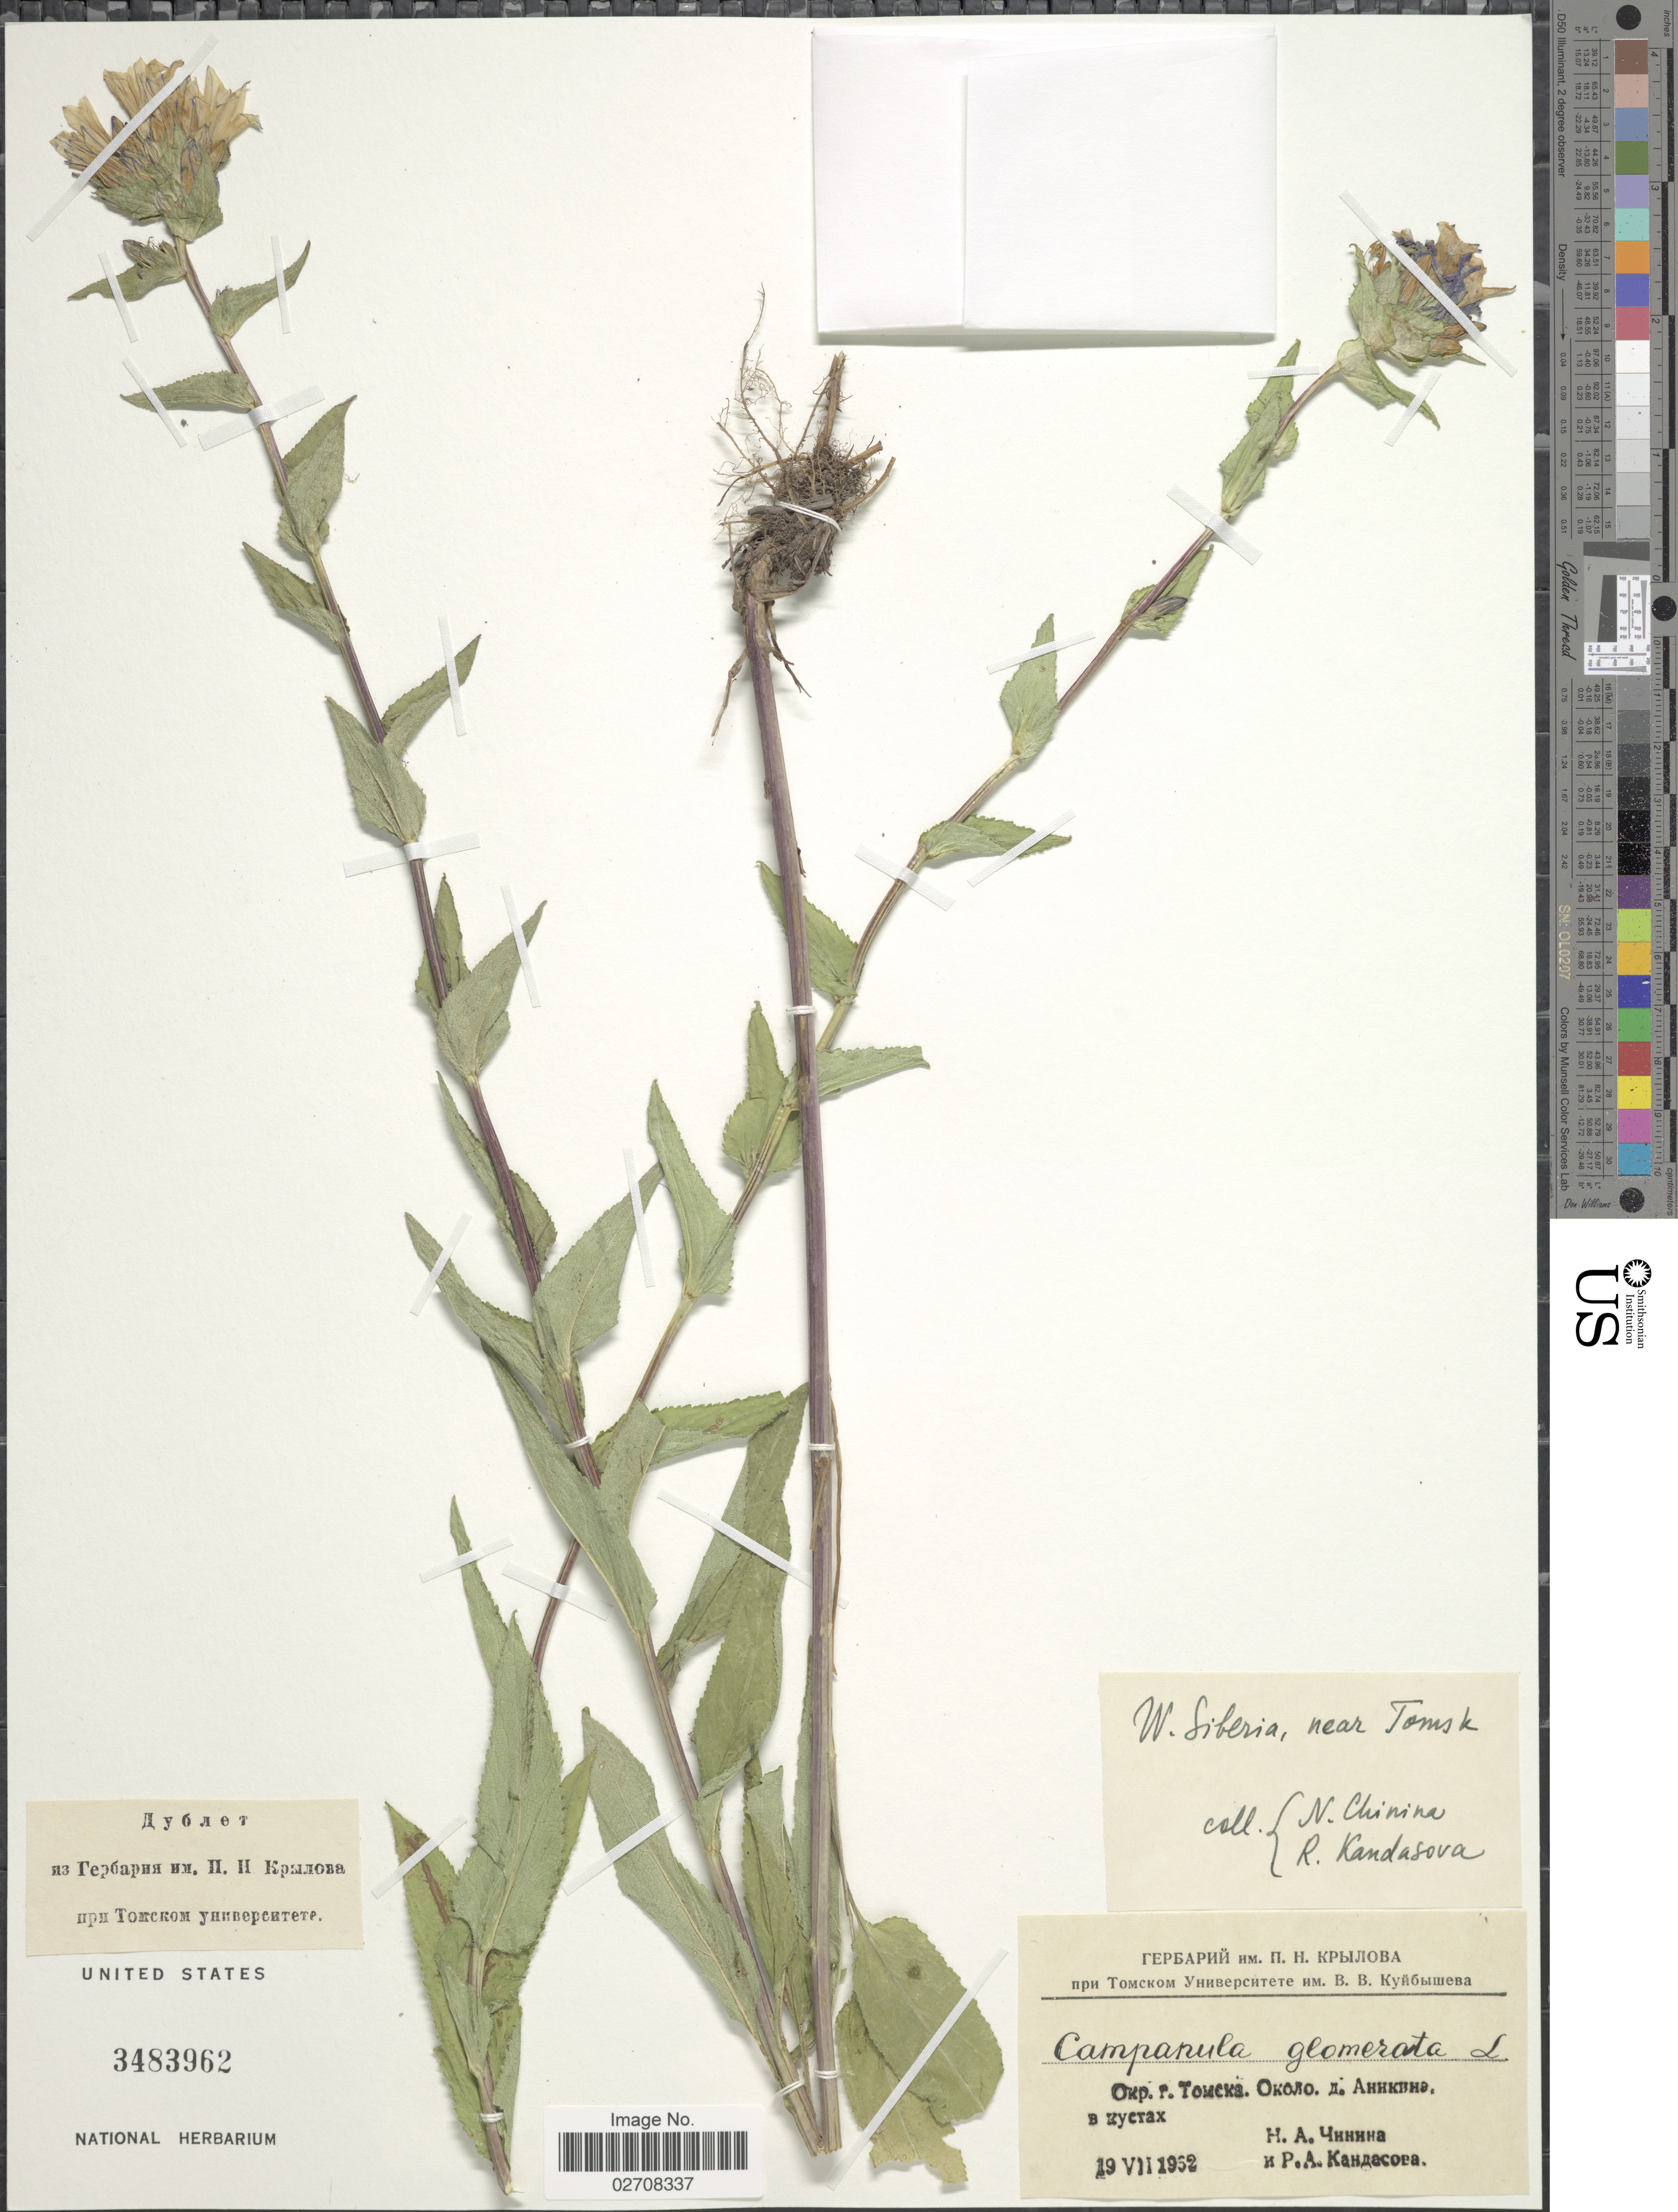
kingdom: Plantae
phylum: Tracheophyta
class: Magnoliopsida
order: Asterales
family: Campanulaceae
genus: Campanula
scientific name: Campanula glomerata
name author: L.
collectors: N. Chinina & R. Kandasova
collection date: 1952-07-19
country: Russian Federation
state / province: Tomsk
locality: Vicinity of Tomsk, village Anikino.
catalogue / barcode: US 3483962